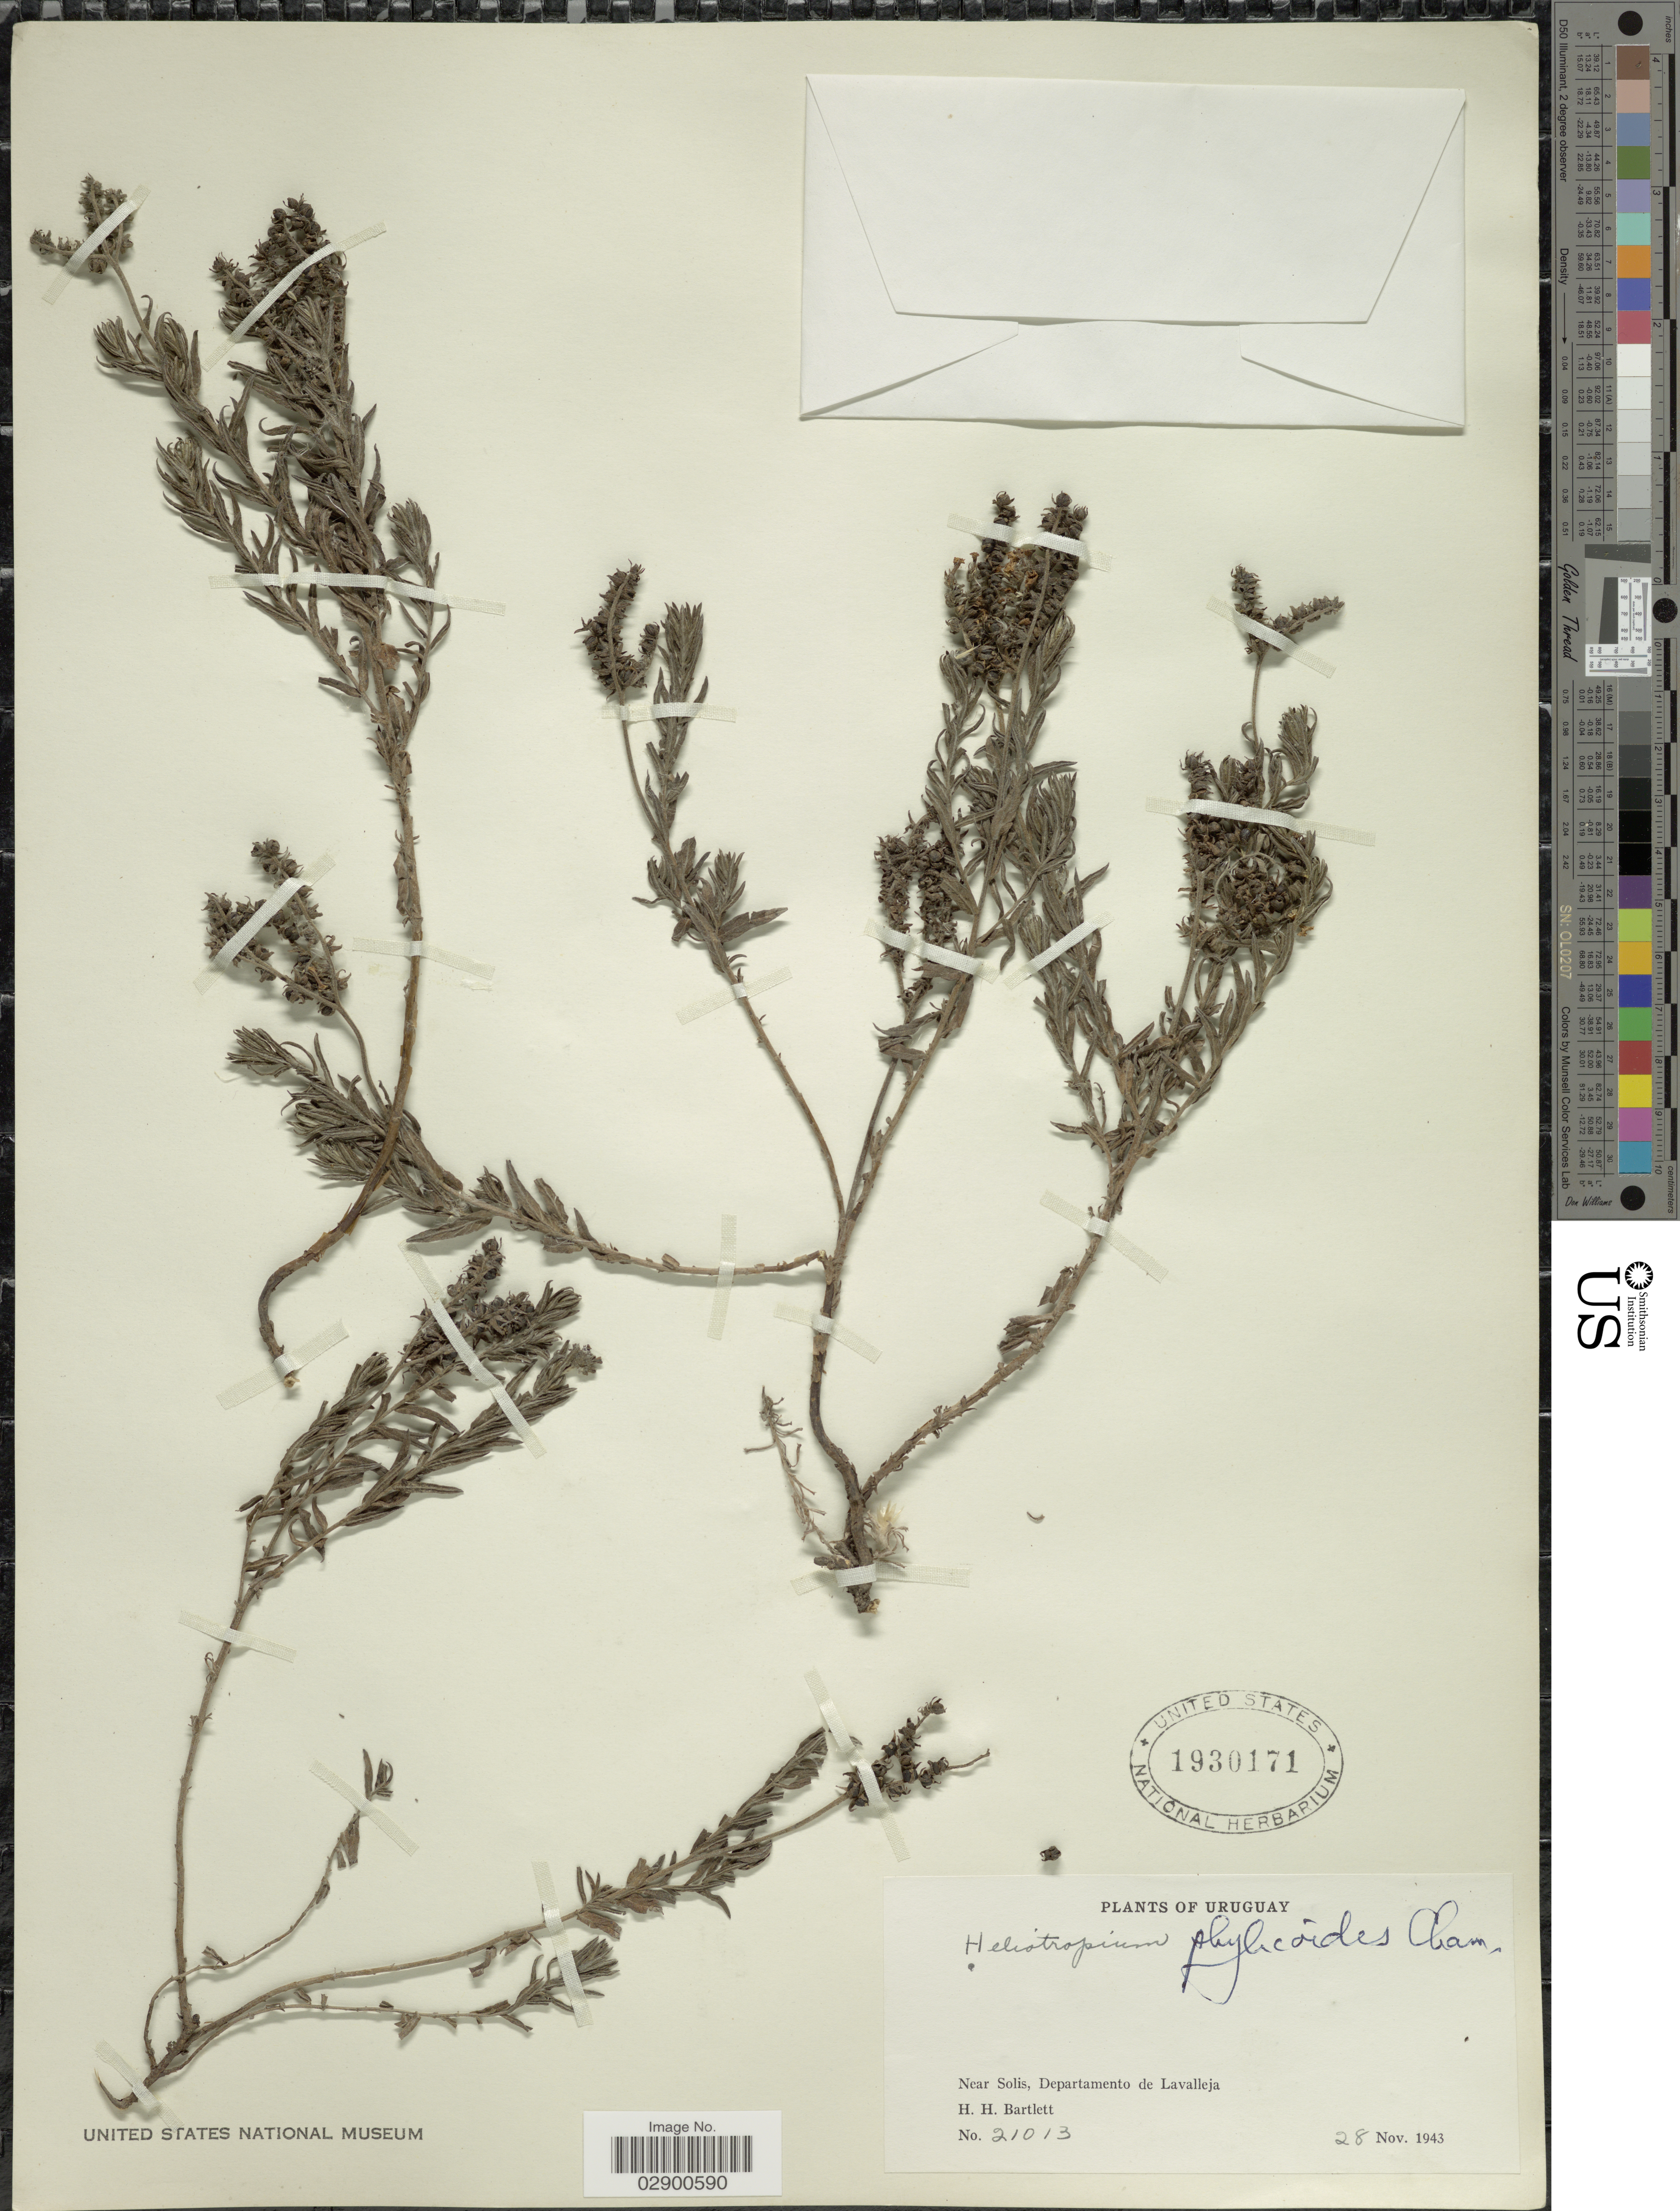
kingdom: Plantae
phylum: Tracheophyta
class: Magnoliopsida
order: Boraginales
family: Heliotropiaceae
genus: Heliotropium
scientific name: Heliotropium phylicoides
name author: Cham.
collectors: H. H. Bartlett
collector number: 21013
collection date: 1943-11-28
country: Uruguay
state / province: Lavalleja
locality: Near Solis, Departamento de Lavalleja.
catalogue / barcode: US 1930171